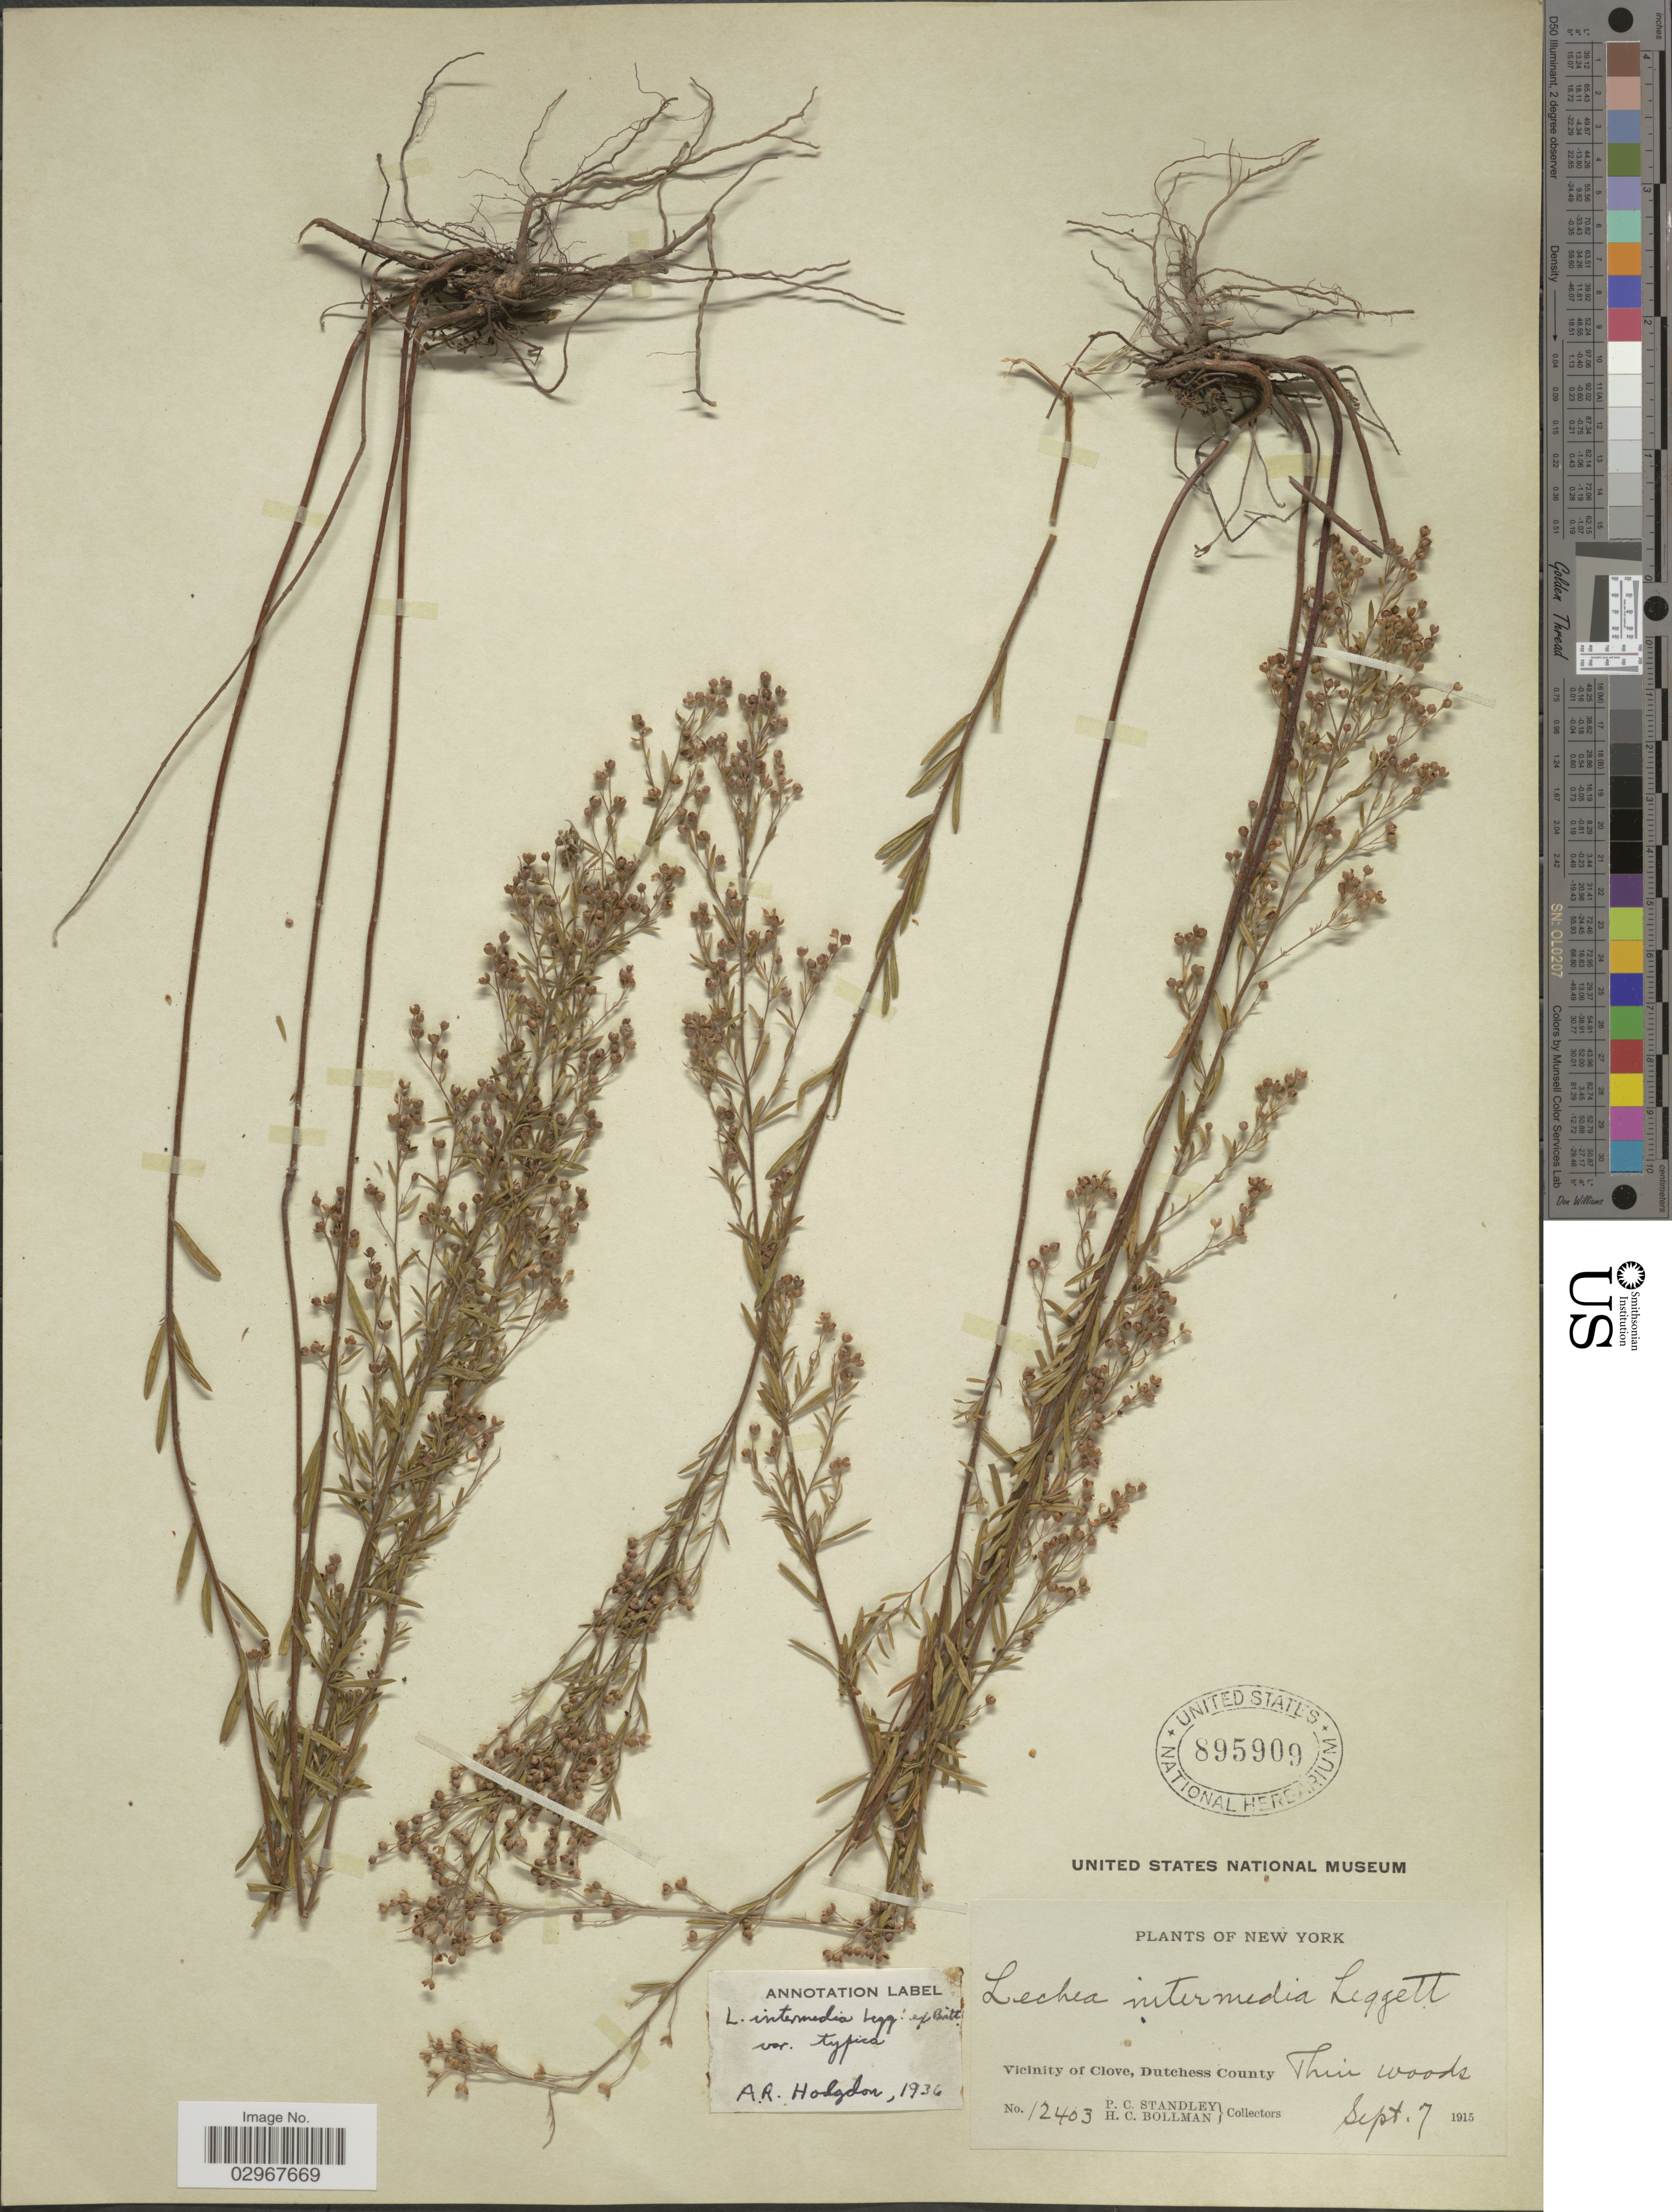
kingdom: Plantae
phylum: Tracheophyta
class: Magnoliopsida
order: Malvales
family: Cistaceae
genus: Lechea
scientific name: Lechea intermedia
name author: Legg. ex Britton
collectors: P. C. Standley & H. C. Bollman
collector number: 12403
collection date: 1915-09-07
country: United States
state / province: New York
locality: Vicinity of Clove, Dutchess County.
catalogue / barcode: US 895909